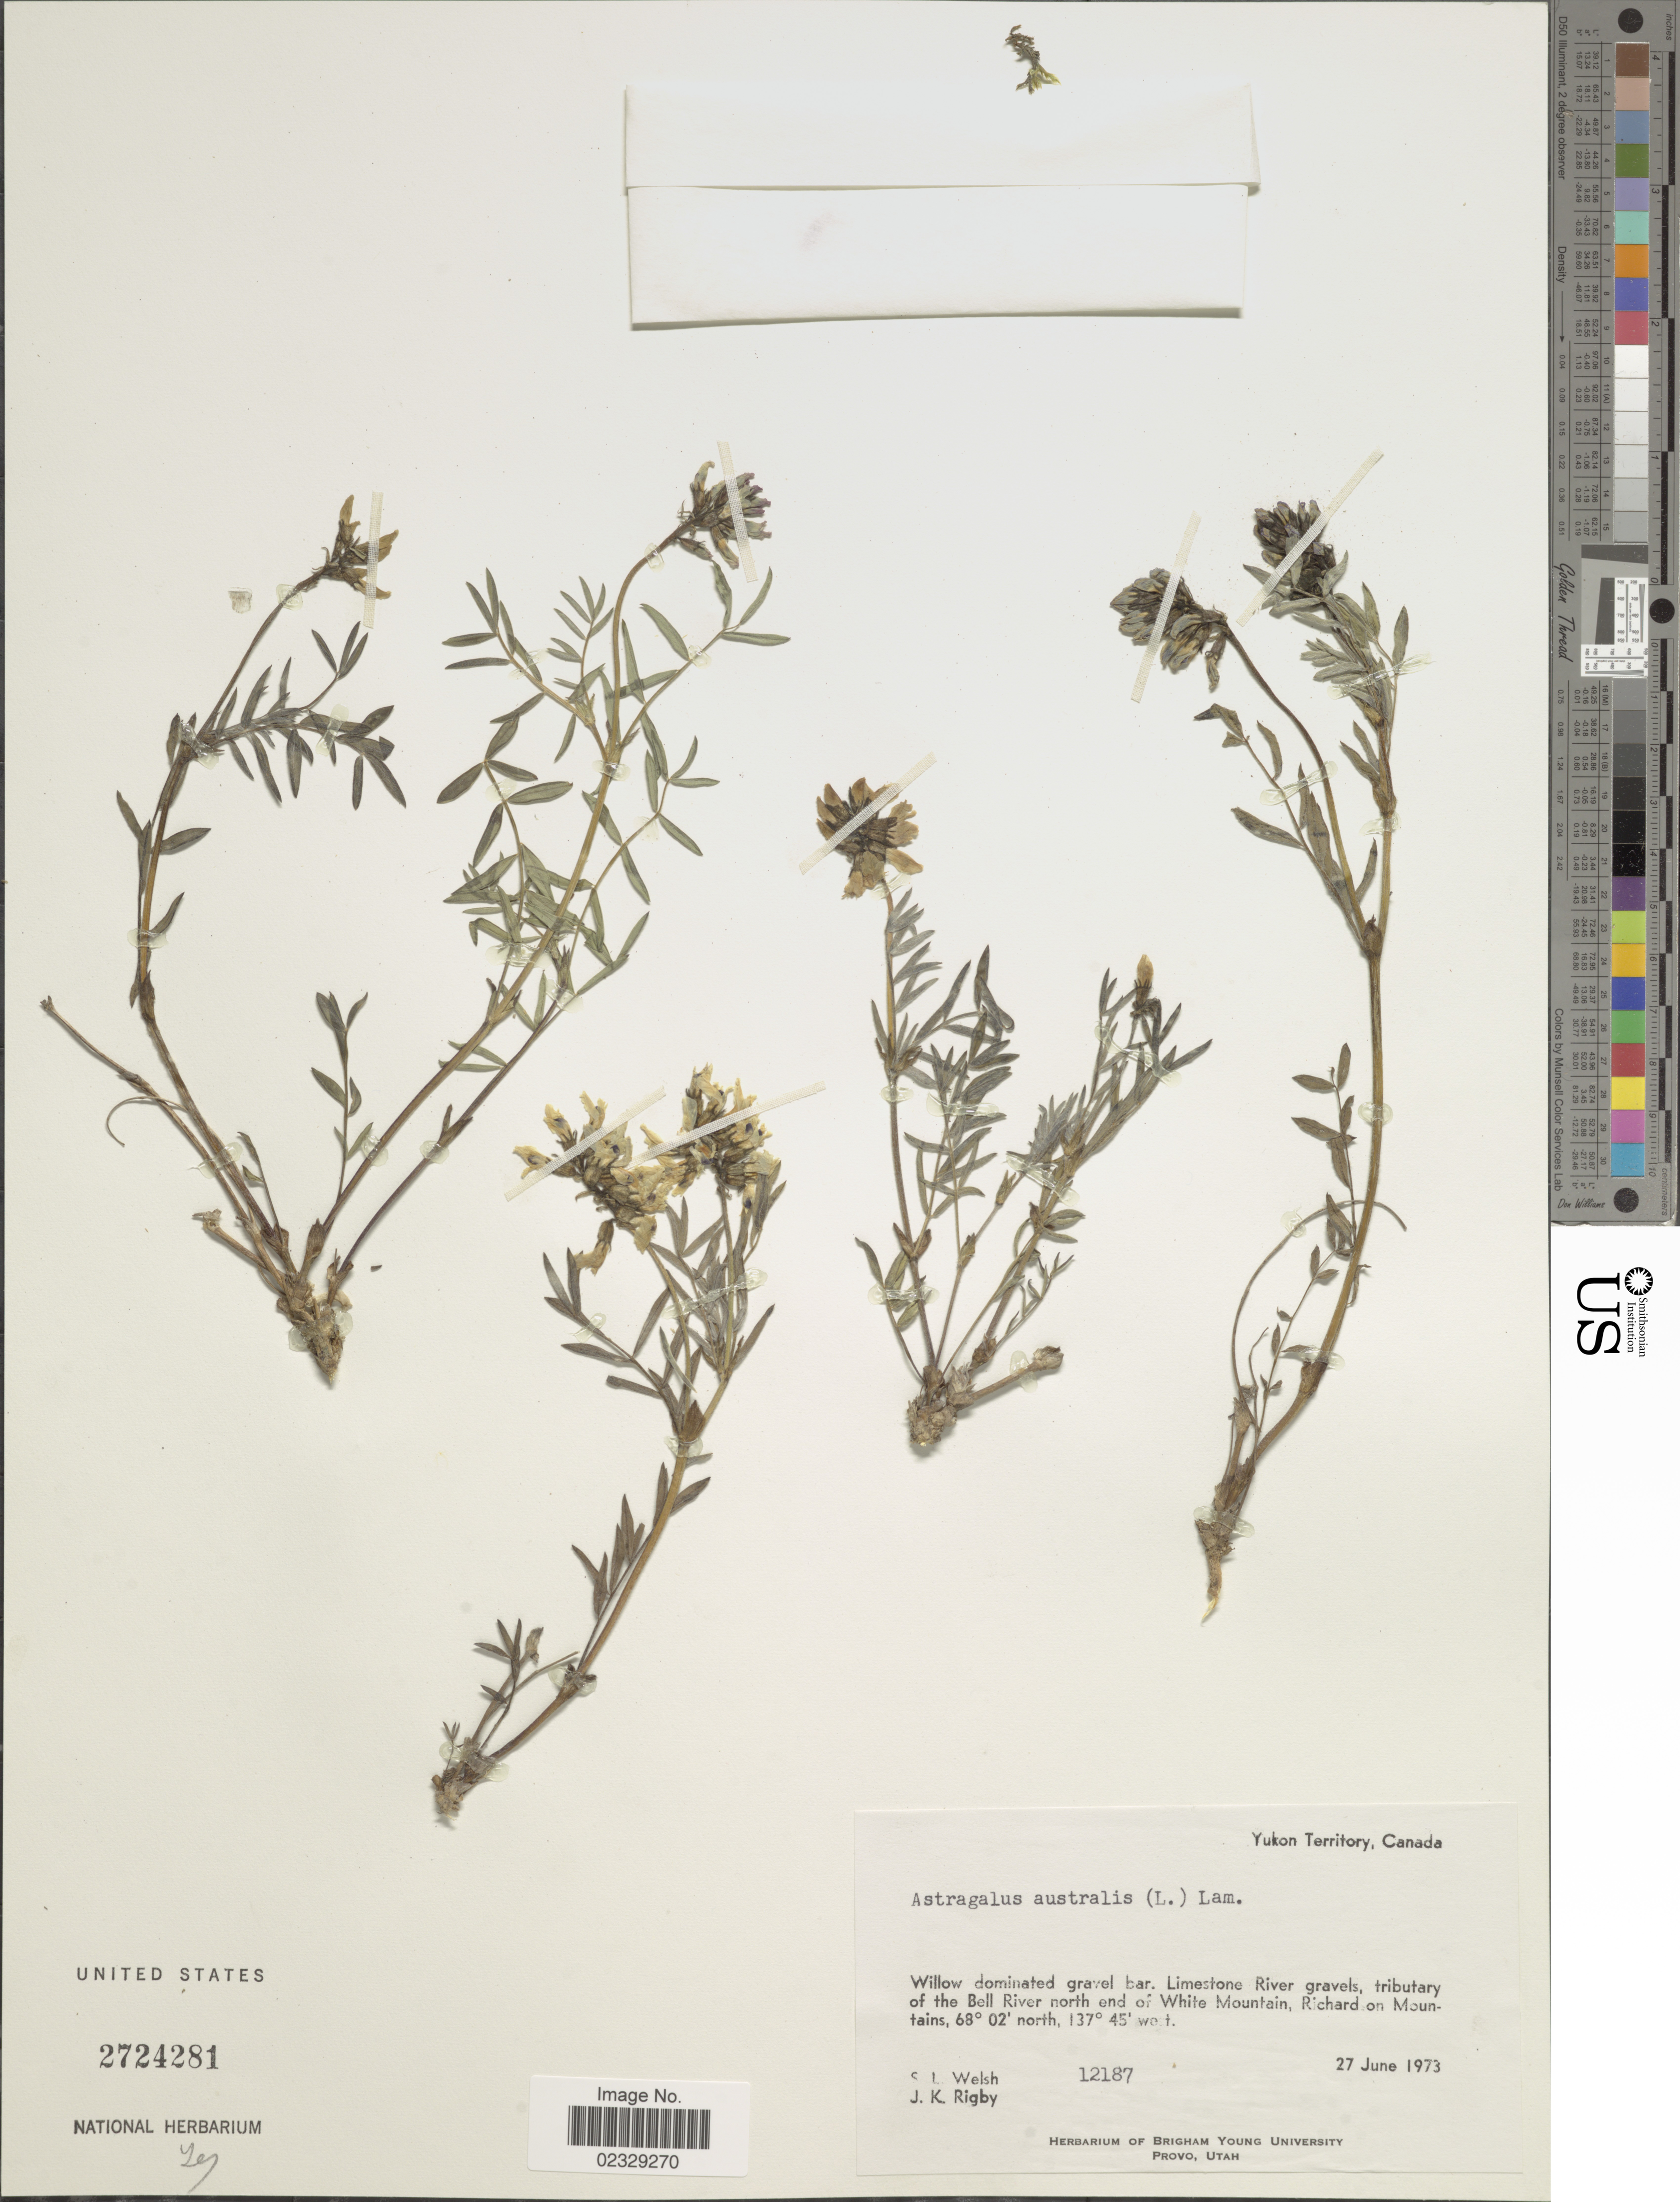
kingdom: Plantae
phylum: Tracheophyta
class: Magnoliopsida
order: Fabales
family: Fabaceae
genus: Astragalus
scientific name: Astragalus australis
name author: (L.) Lam.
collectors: S. Welsh & J. Rigby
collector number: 12187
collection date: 1973-06-27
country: Canada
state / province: Yukon Territory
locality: Willow dominated gravel bar. Limestone River gravels, tributary of the Bell River north end of White Mountain, Richard on Mountains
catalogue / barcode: US 2724281